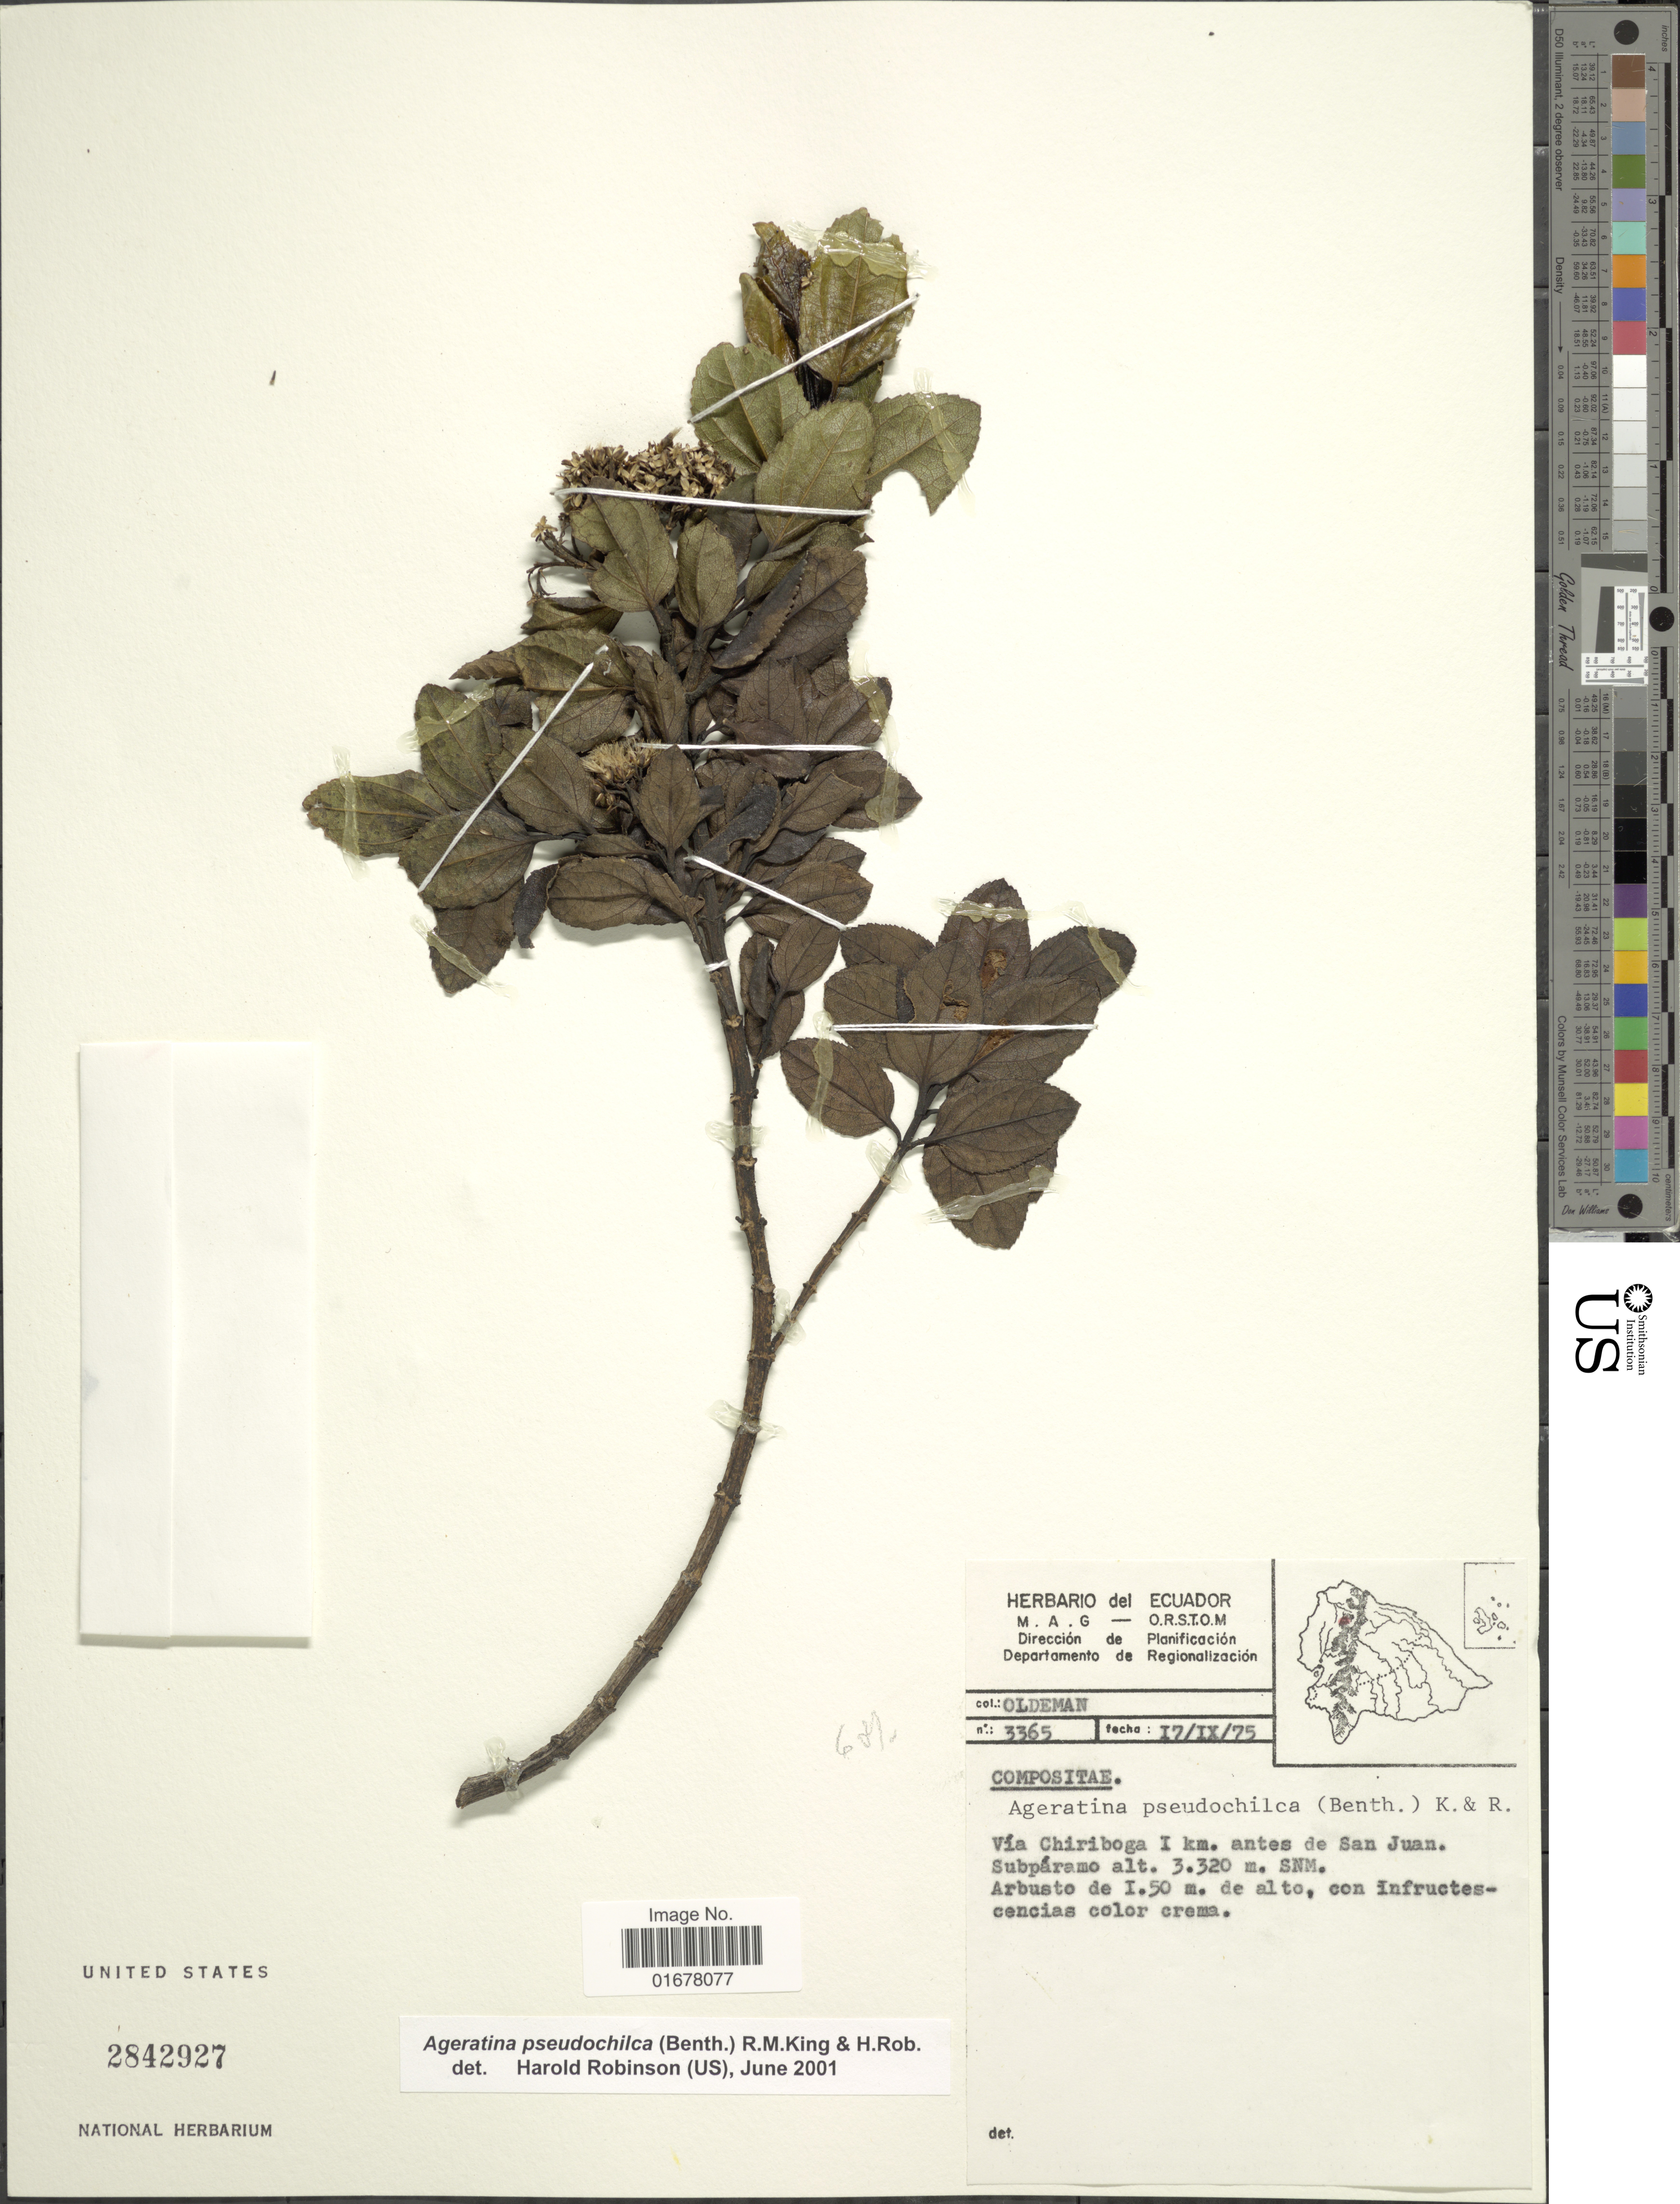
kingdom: Plantae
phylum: Tracheophyta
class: Magnoliopsida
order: Asterales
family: Asteraceae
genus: Ageratina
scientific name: Ageratina pseudochilca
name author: (Benth.) R.M. King & H. Rob.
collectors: -- Oldeman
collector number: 3365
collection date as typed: Transcribed d/m/y: 17/9/75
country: Ecuador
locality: Via Chiriboga 1 km. antes de San Juan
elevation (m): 3320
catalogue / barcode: US 2842927